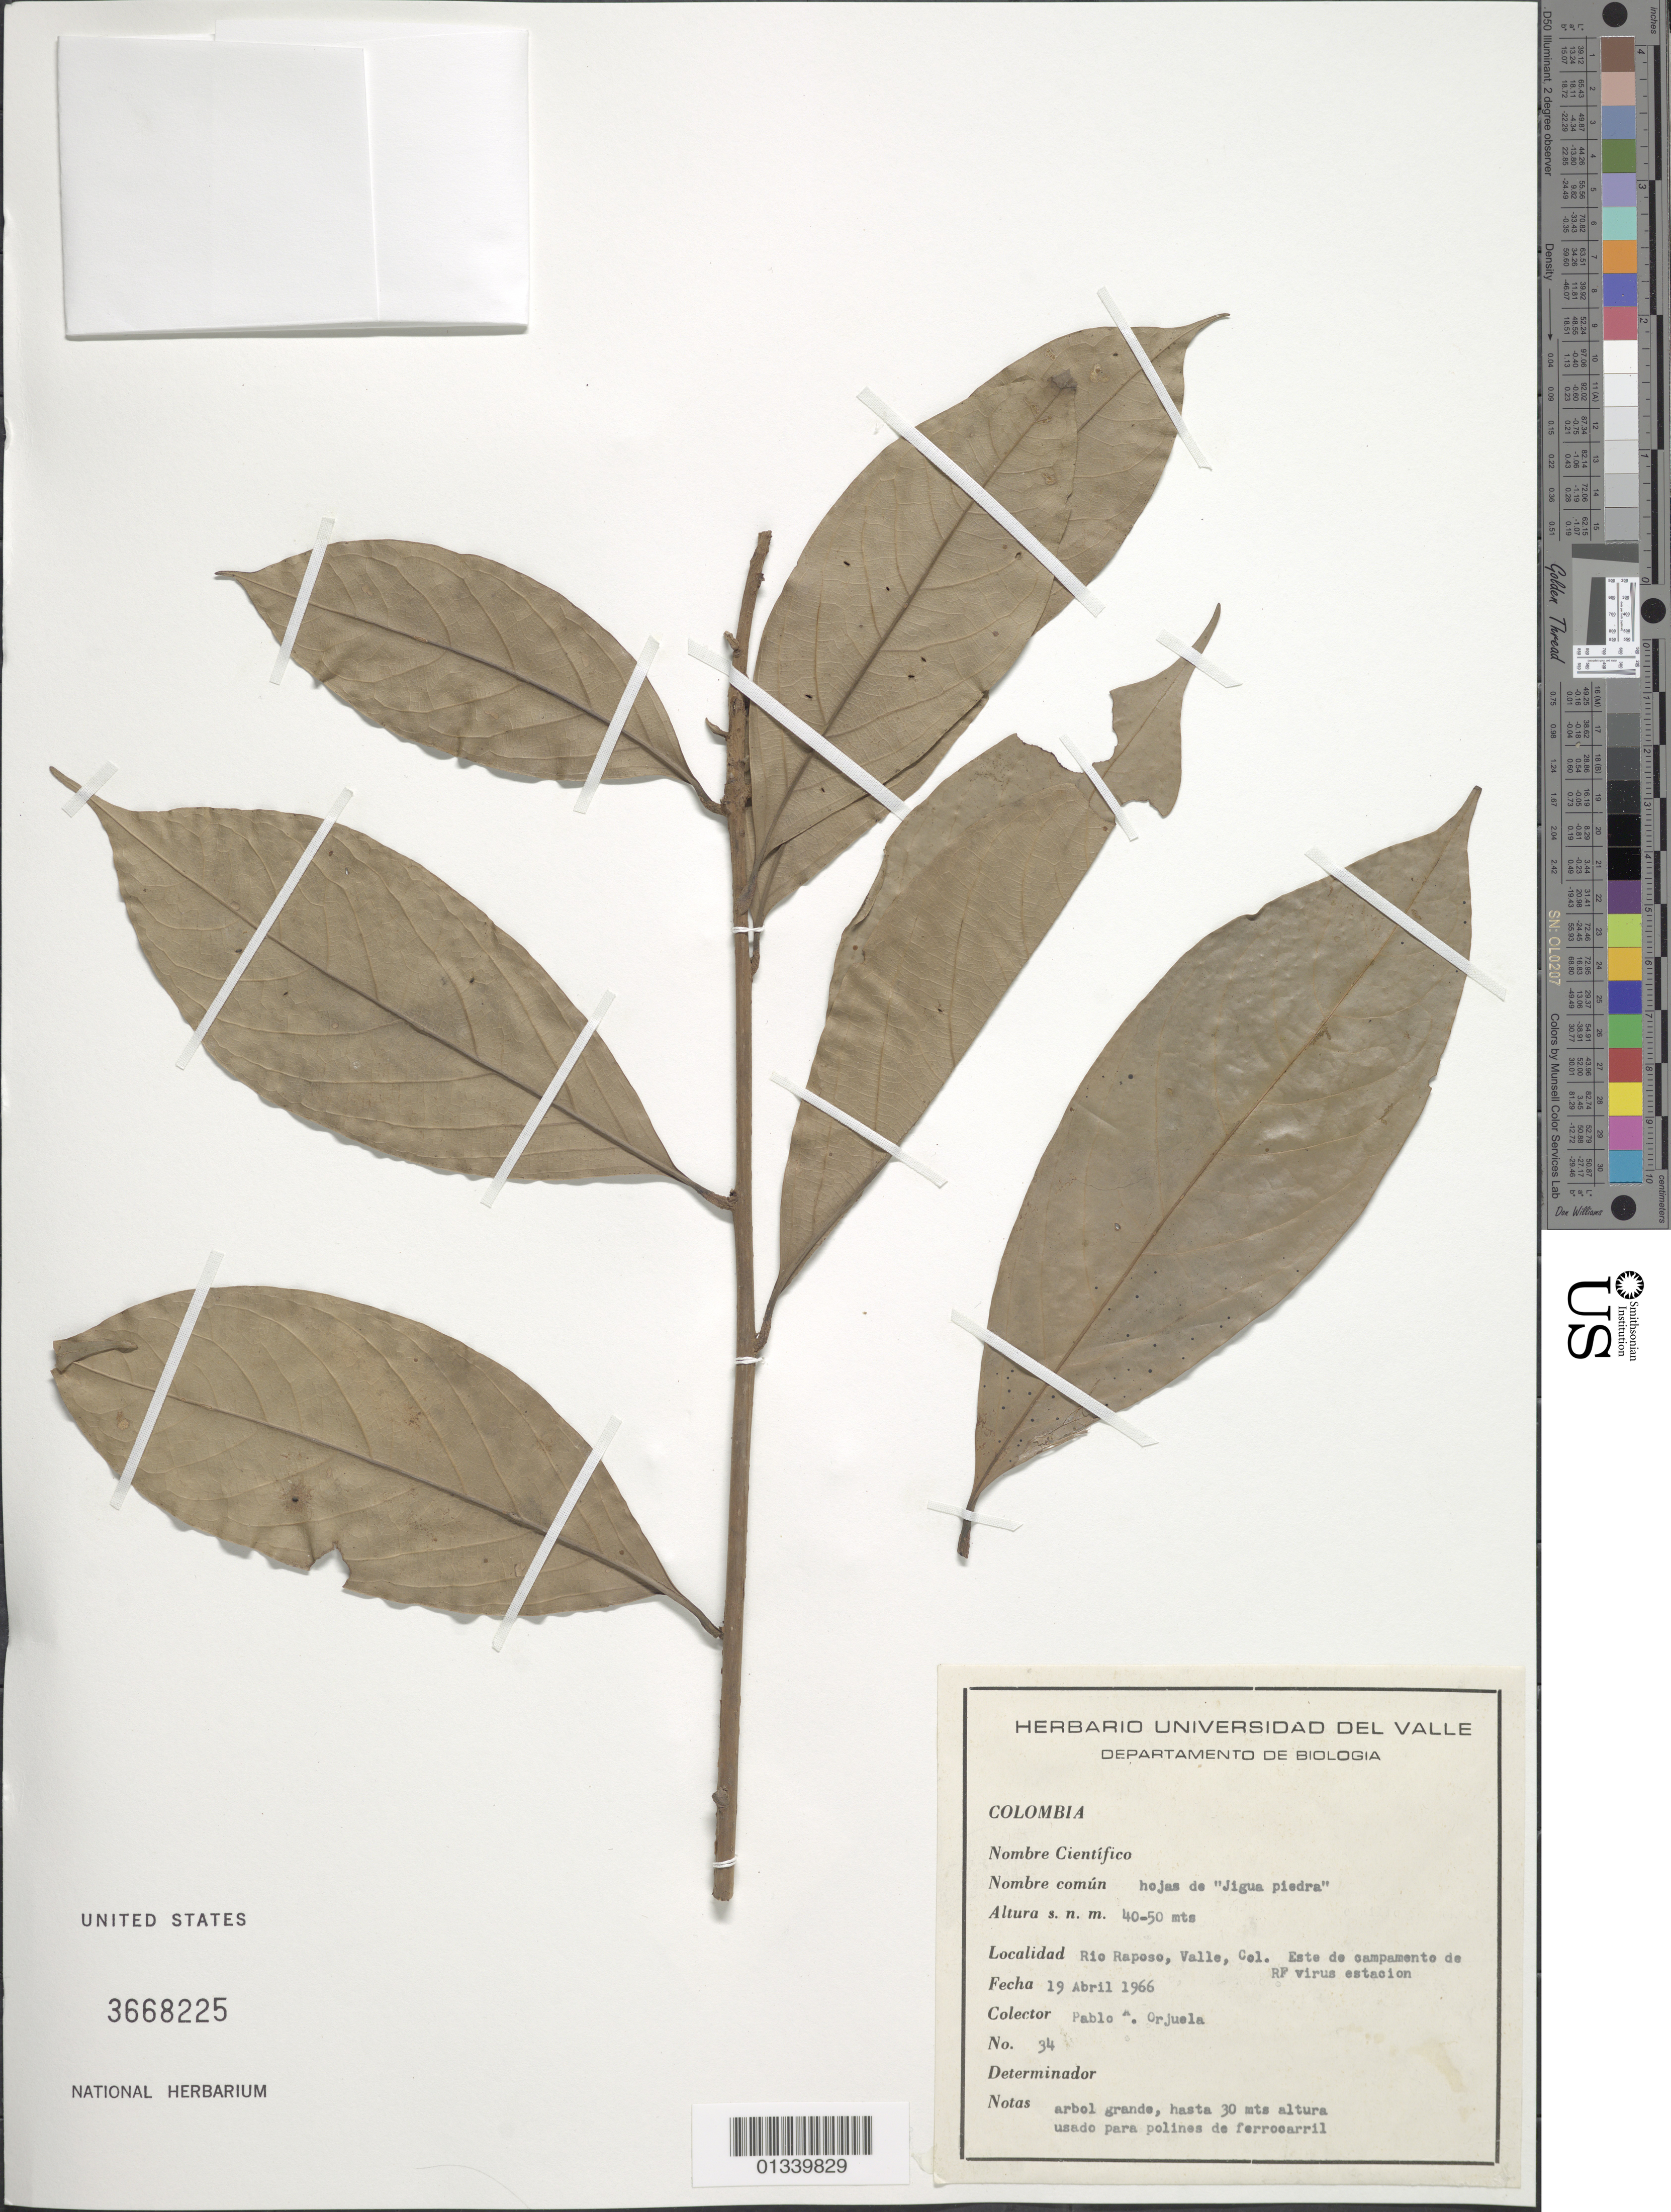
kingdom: Plantae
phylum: Tracheophyta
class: Magnoliopsida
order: Laurales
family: Lauraceae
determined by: Londoño-Echeverri, Y.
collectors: P. A. Orjuela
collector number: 34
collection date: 1966-04-19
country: Colombia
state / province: Valle del Cauca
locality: Rio Raposo, Este de campamento de RF virus estacion.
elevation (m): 40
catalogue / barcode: US 3668225